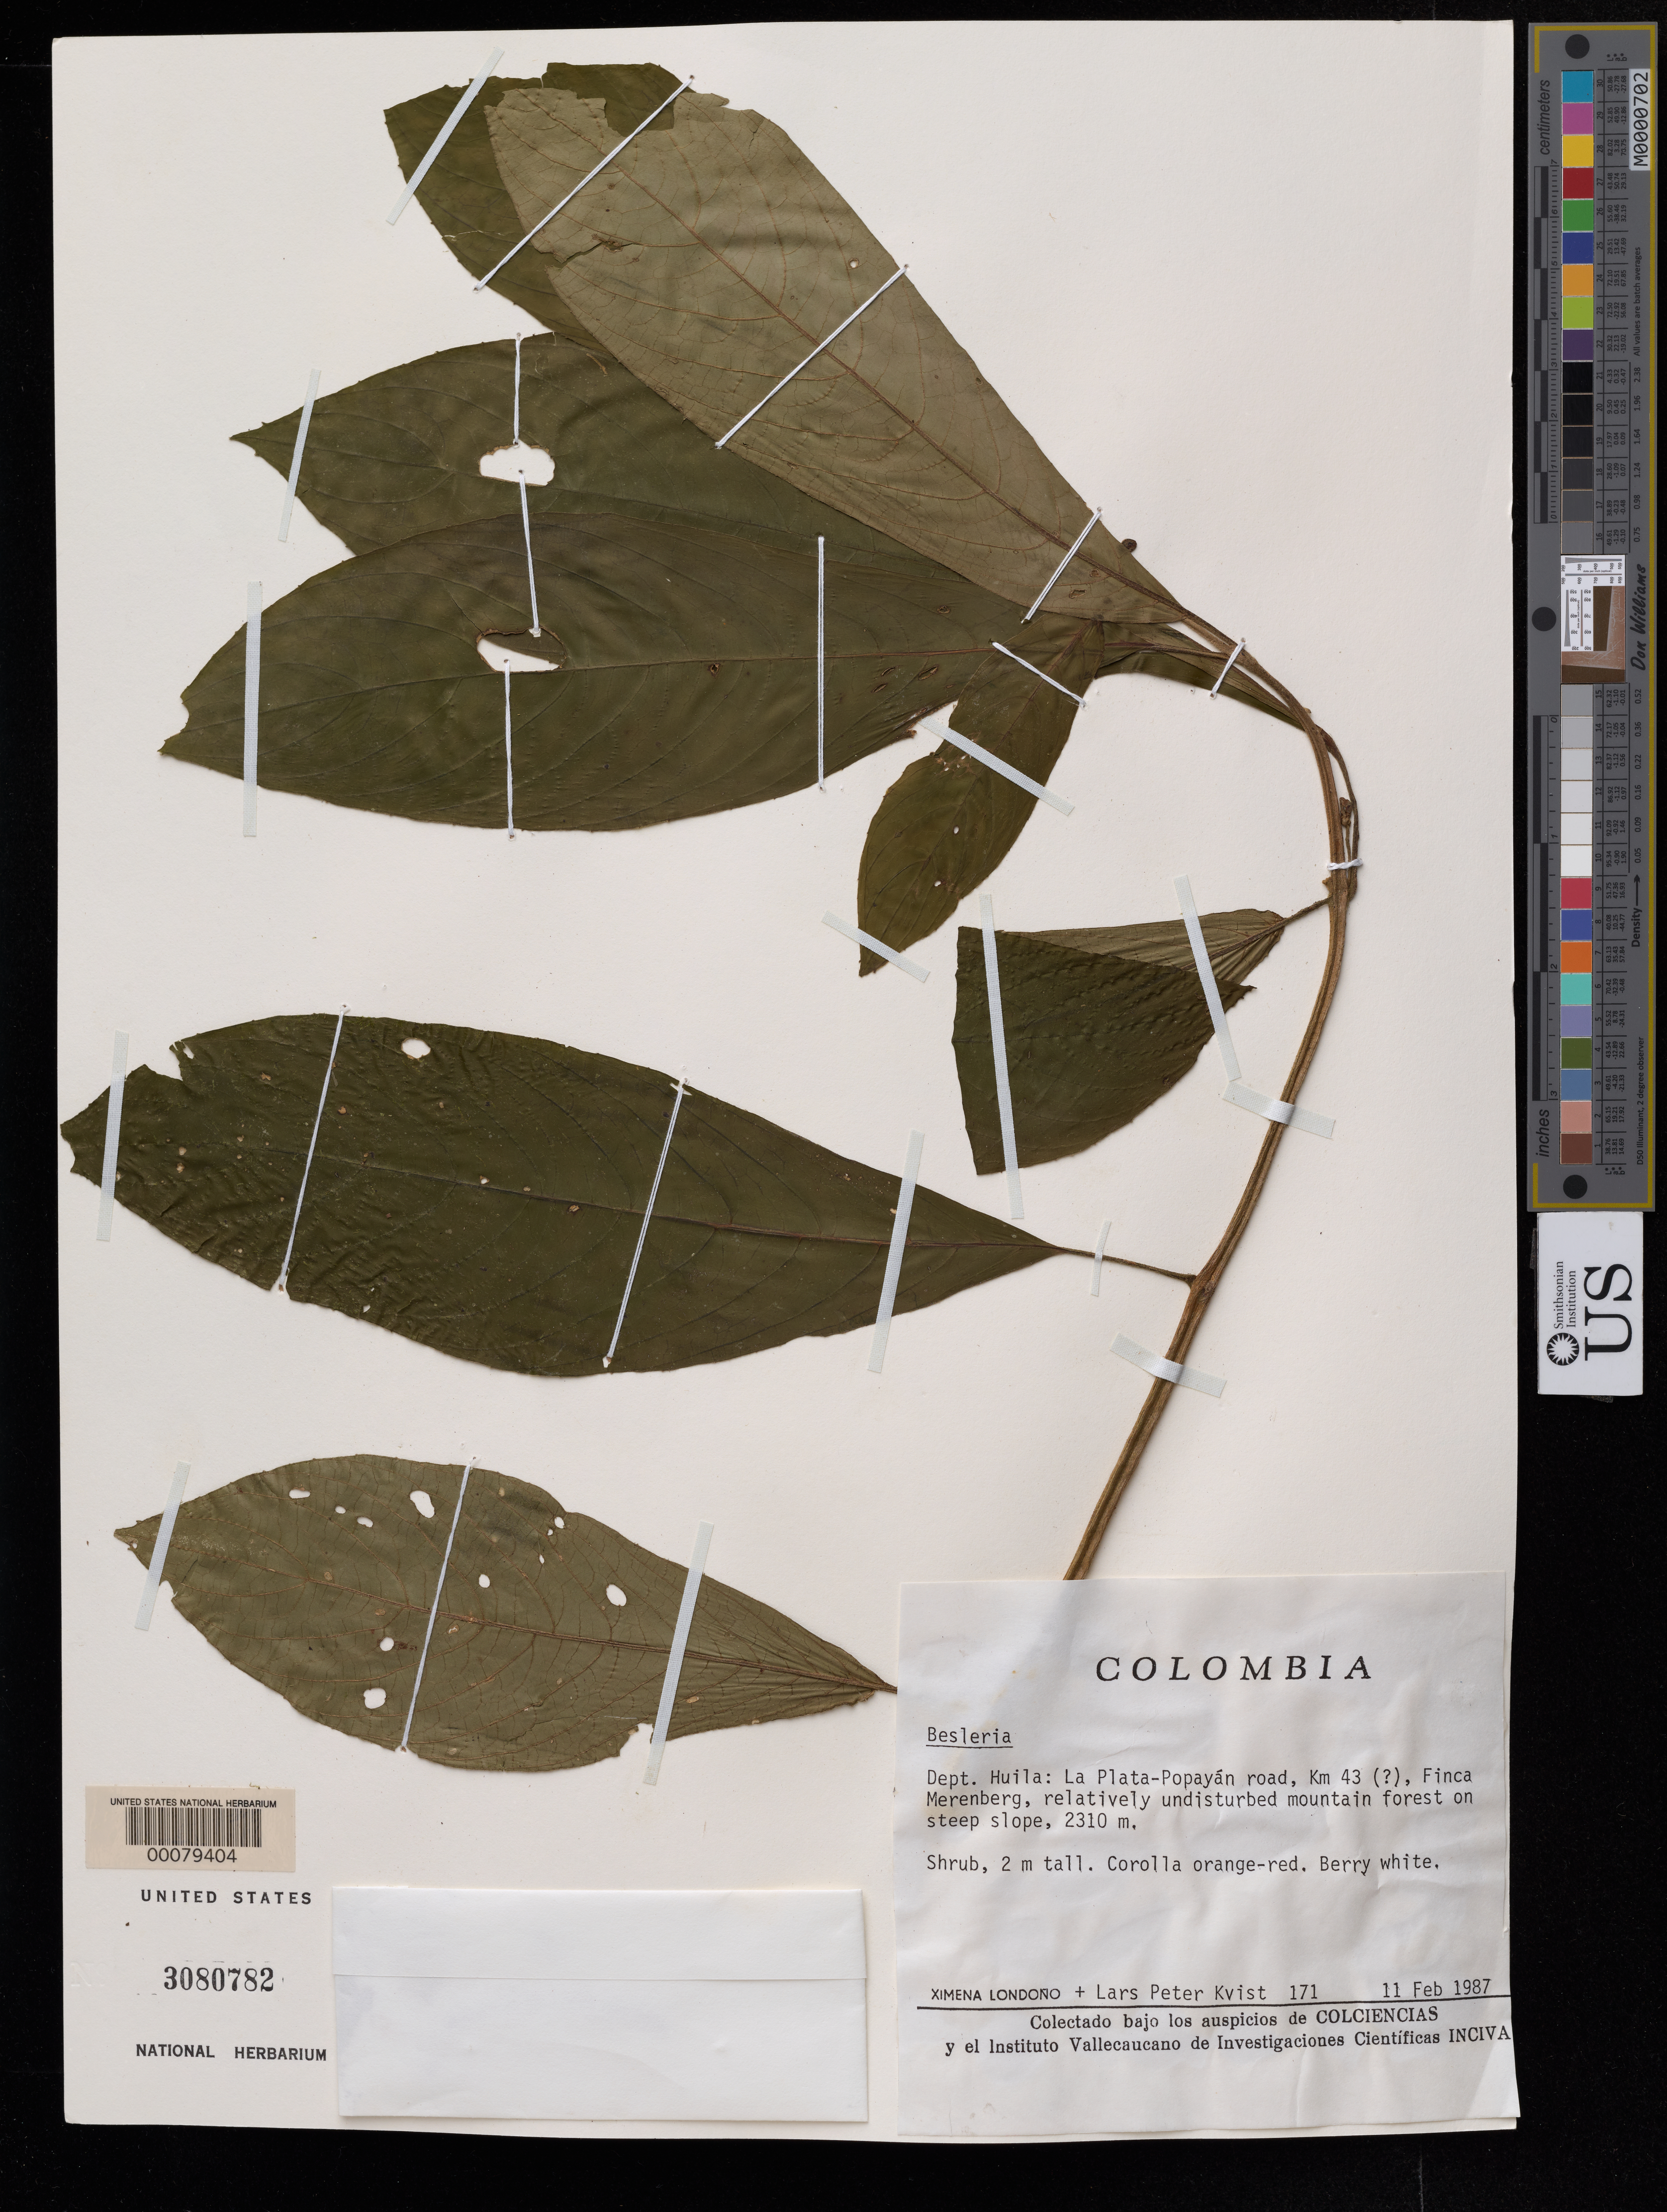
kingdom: Plantae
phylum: Tracheophyta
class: Magnoliopsida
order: Lamiales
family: Gesneriaceae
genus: Besleria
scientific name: Besleria sp.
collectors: X. Londoño & L. P. Kvist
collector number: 171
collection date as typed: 11 Feb 1987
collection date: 1987-02-11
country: Colombia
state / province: Huila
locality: La Plata-Popayan road, km 43 (?), Finca Merenberg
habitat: Relatively undisturbed mountain forest on steep slope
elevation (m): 2310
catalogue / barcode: US 3080782